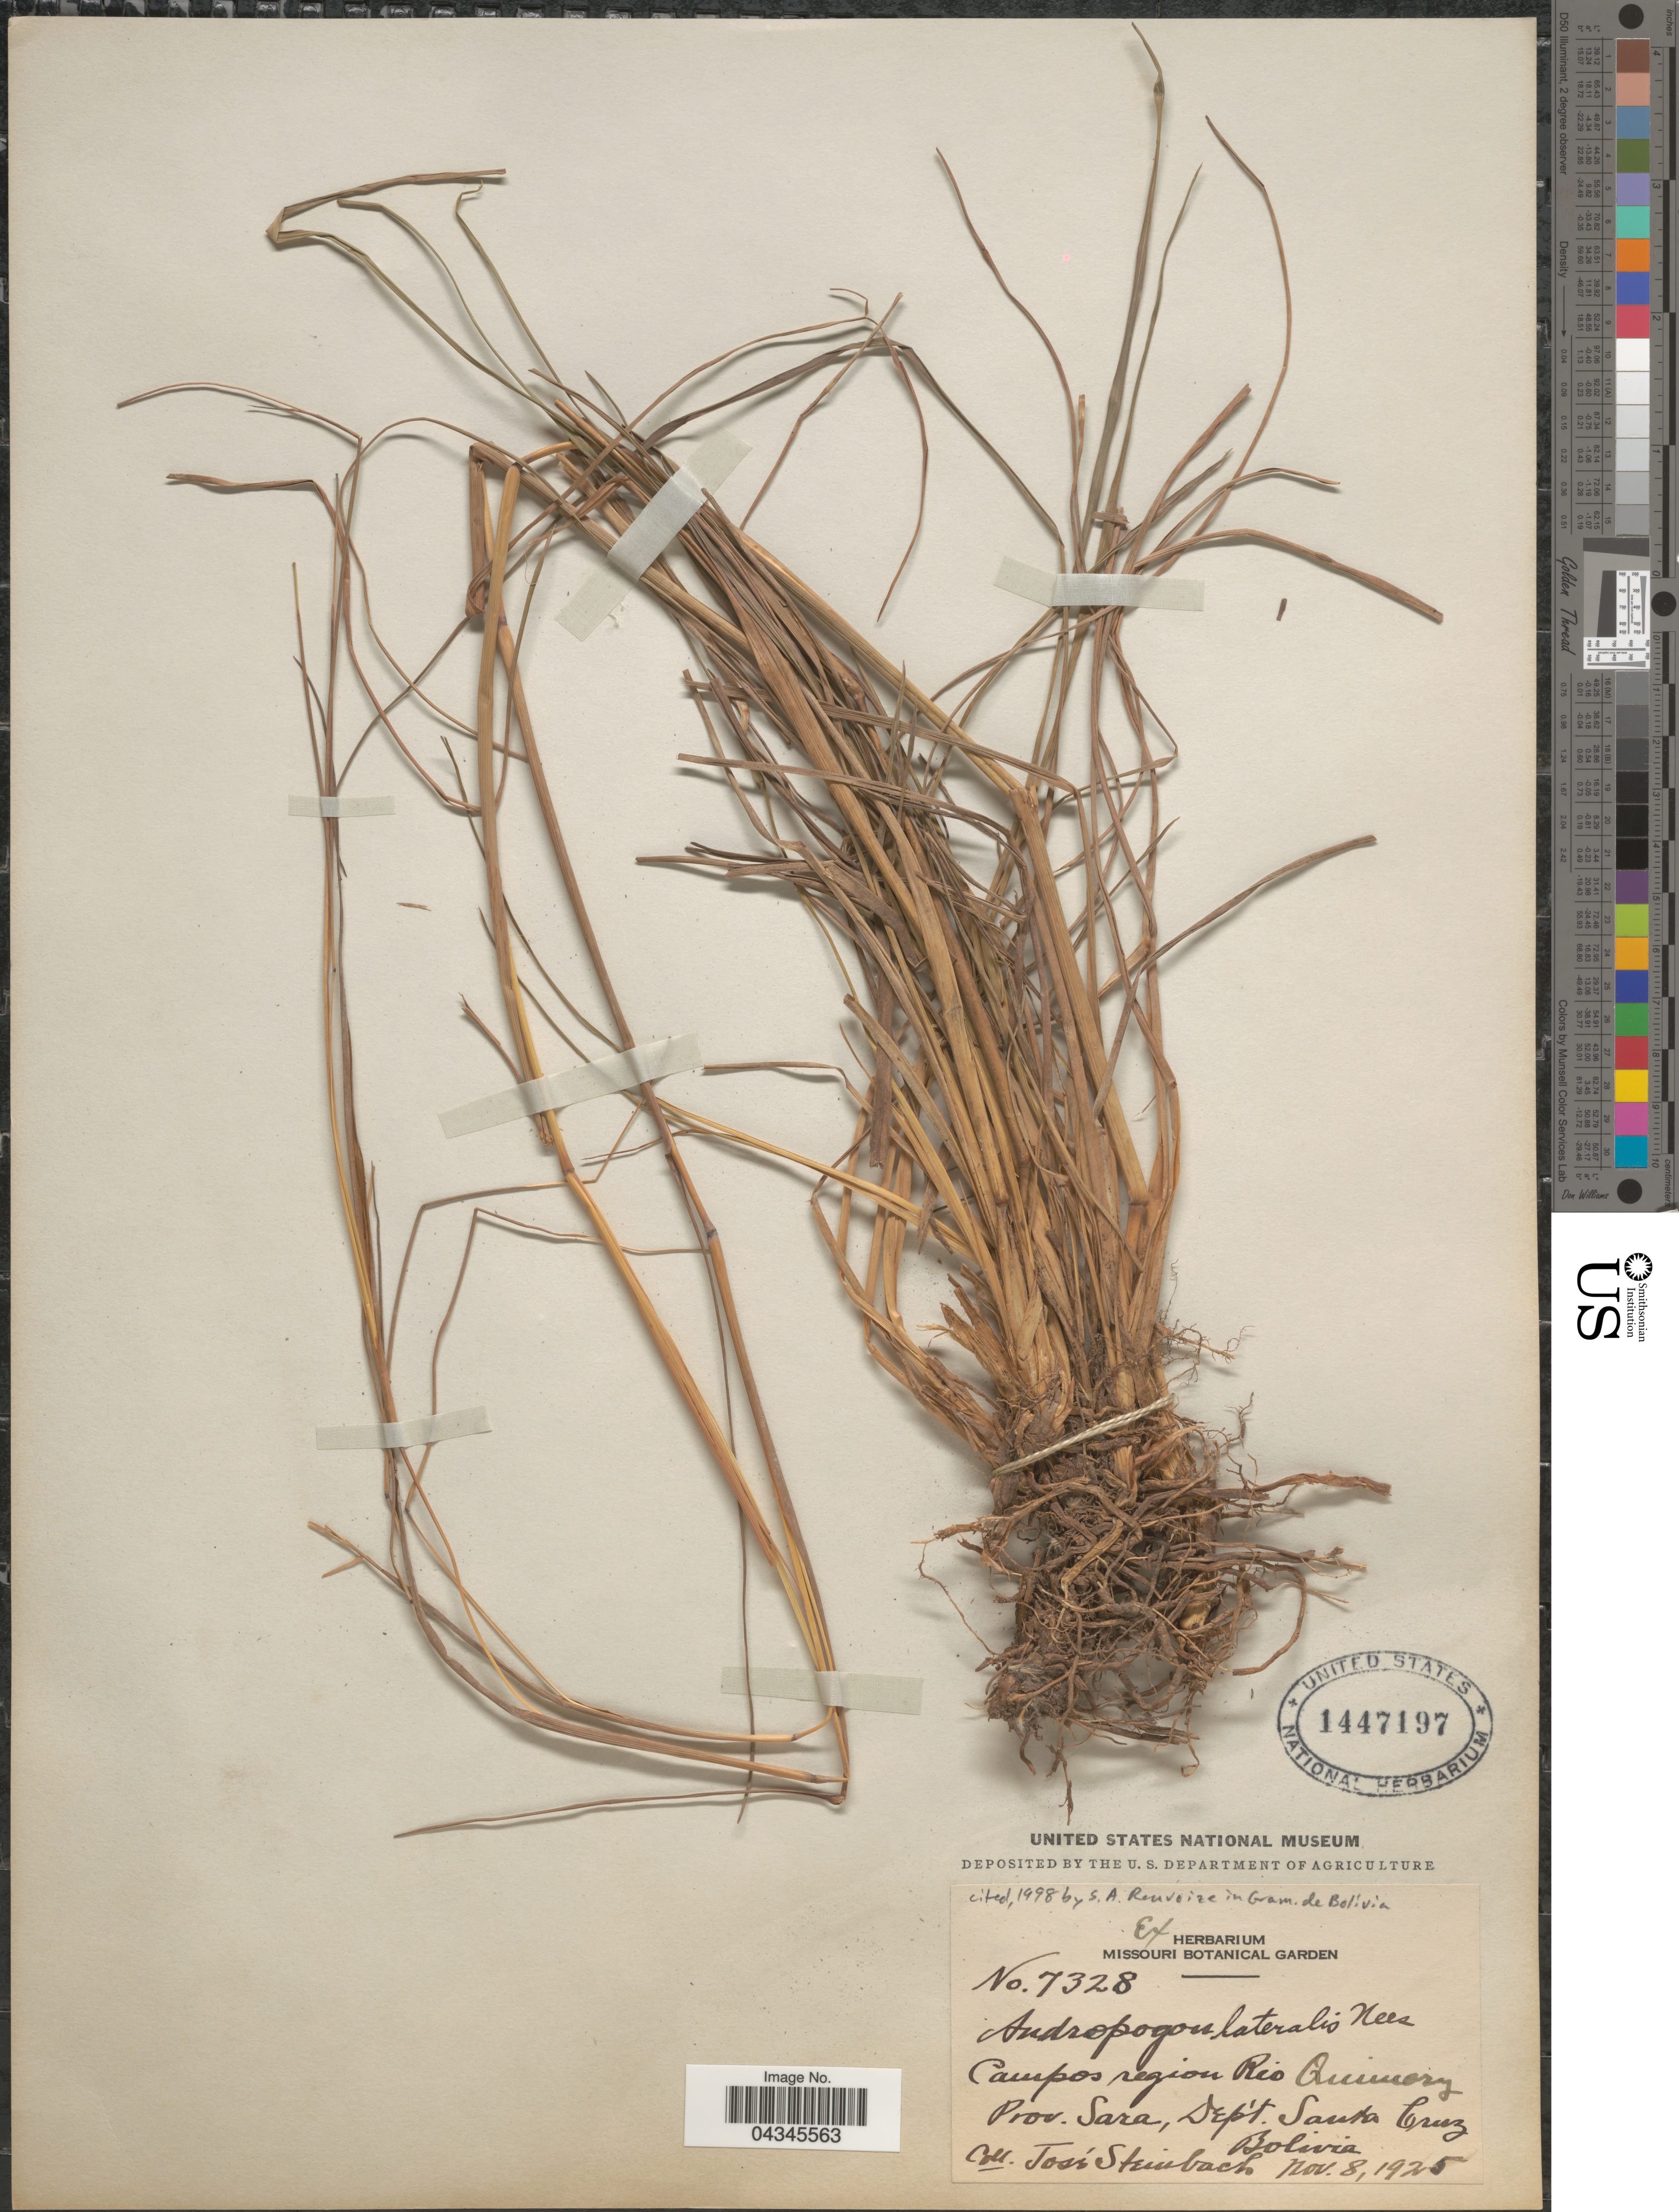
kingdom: Plantae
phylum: Tracheophyta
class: Liliopsida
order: Poales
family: Poaceae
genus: Andropogon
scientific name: Andropogon lateralis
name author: Nees in Mart.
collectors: J. Steinbach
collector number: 7328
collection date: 1925-11-08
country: Bolivia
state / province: Santa Cruz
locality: Campos region Rio Quimory. Prov. Sara, Dept. Santa Cruz.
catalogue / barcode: US 1447197